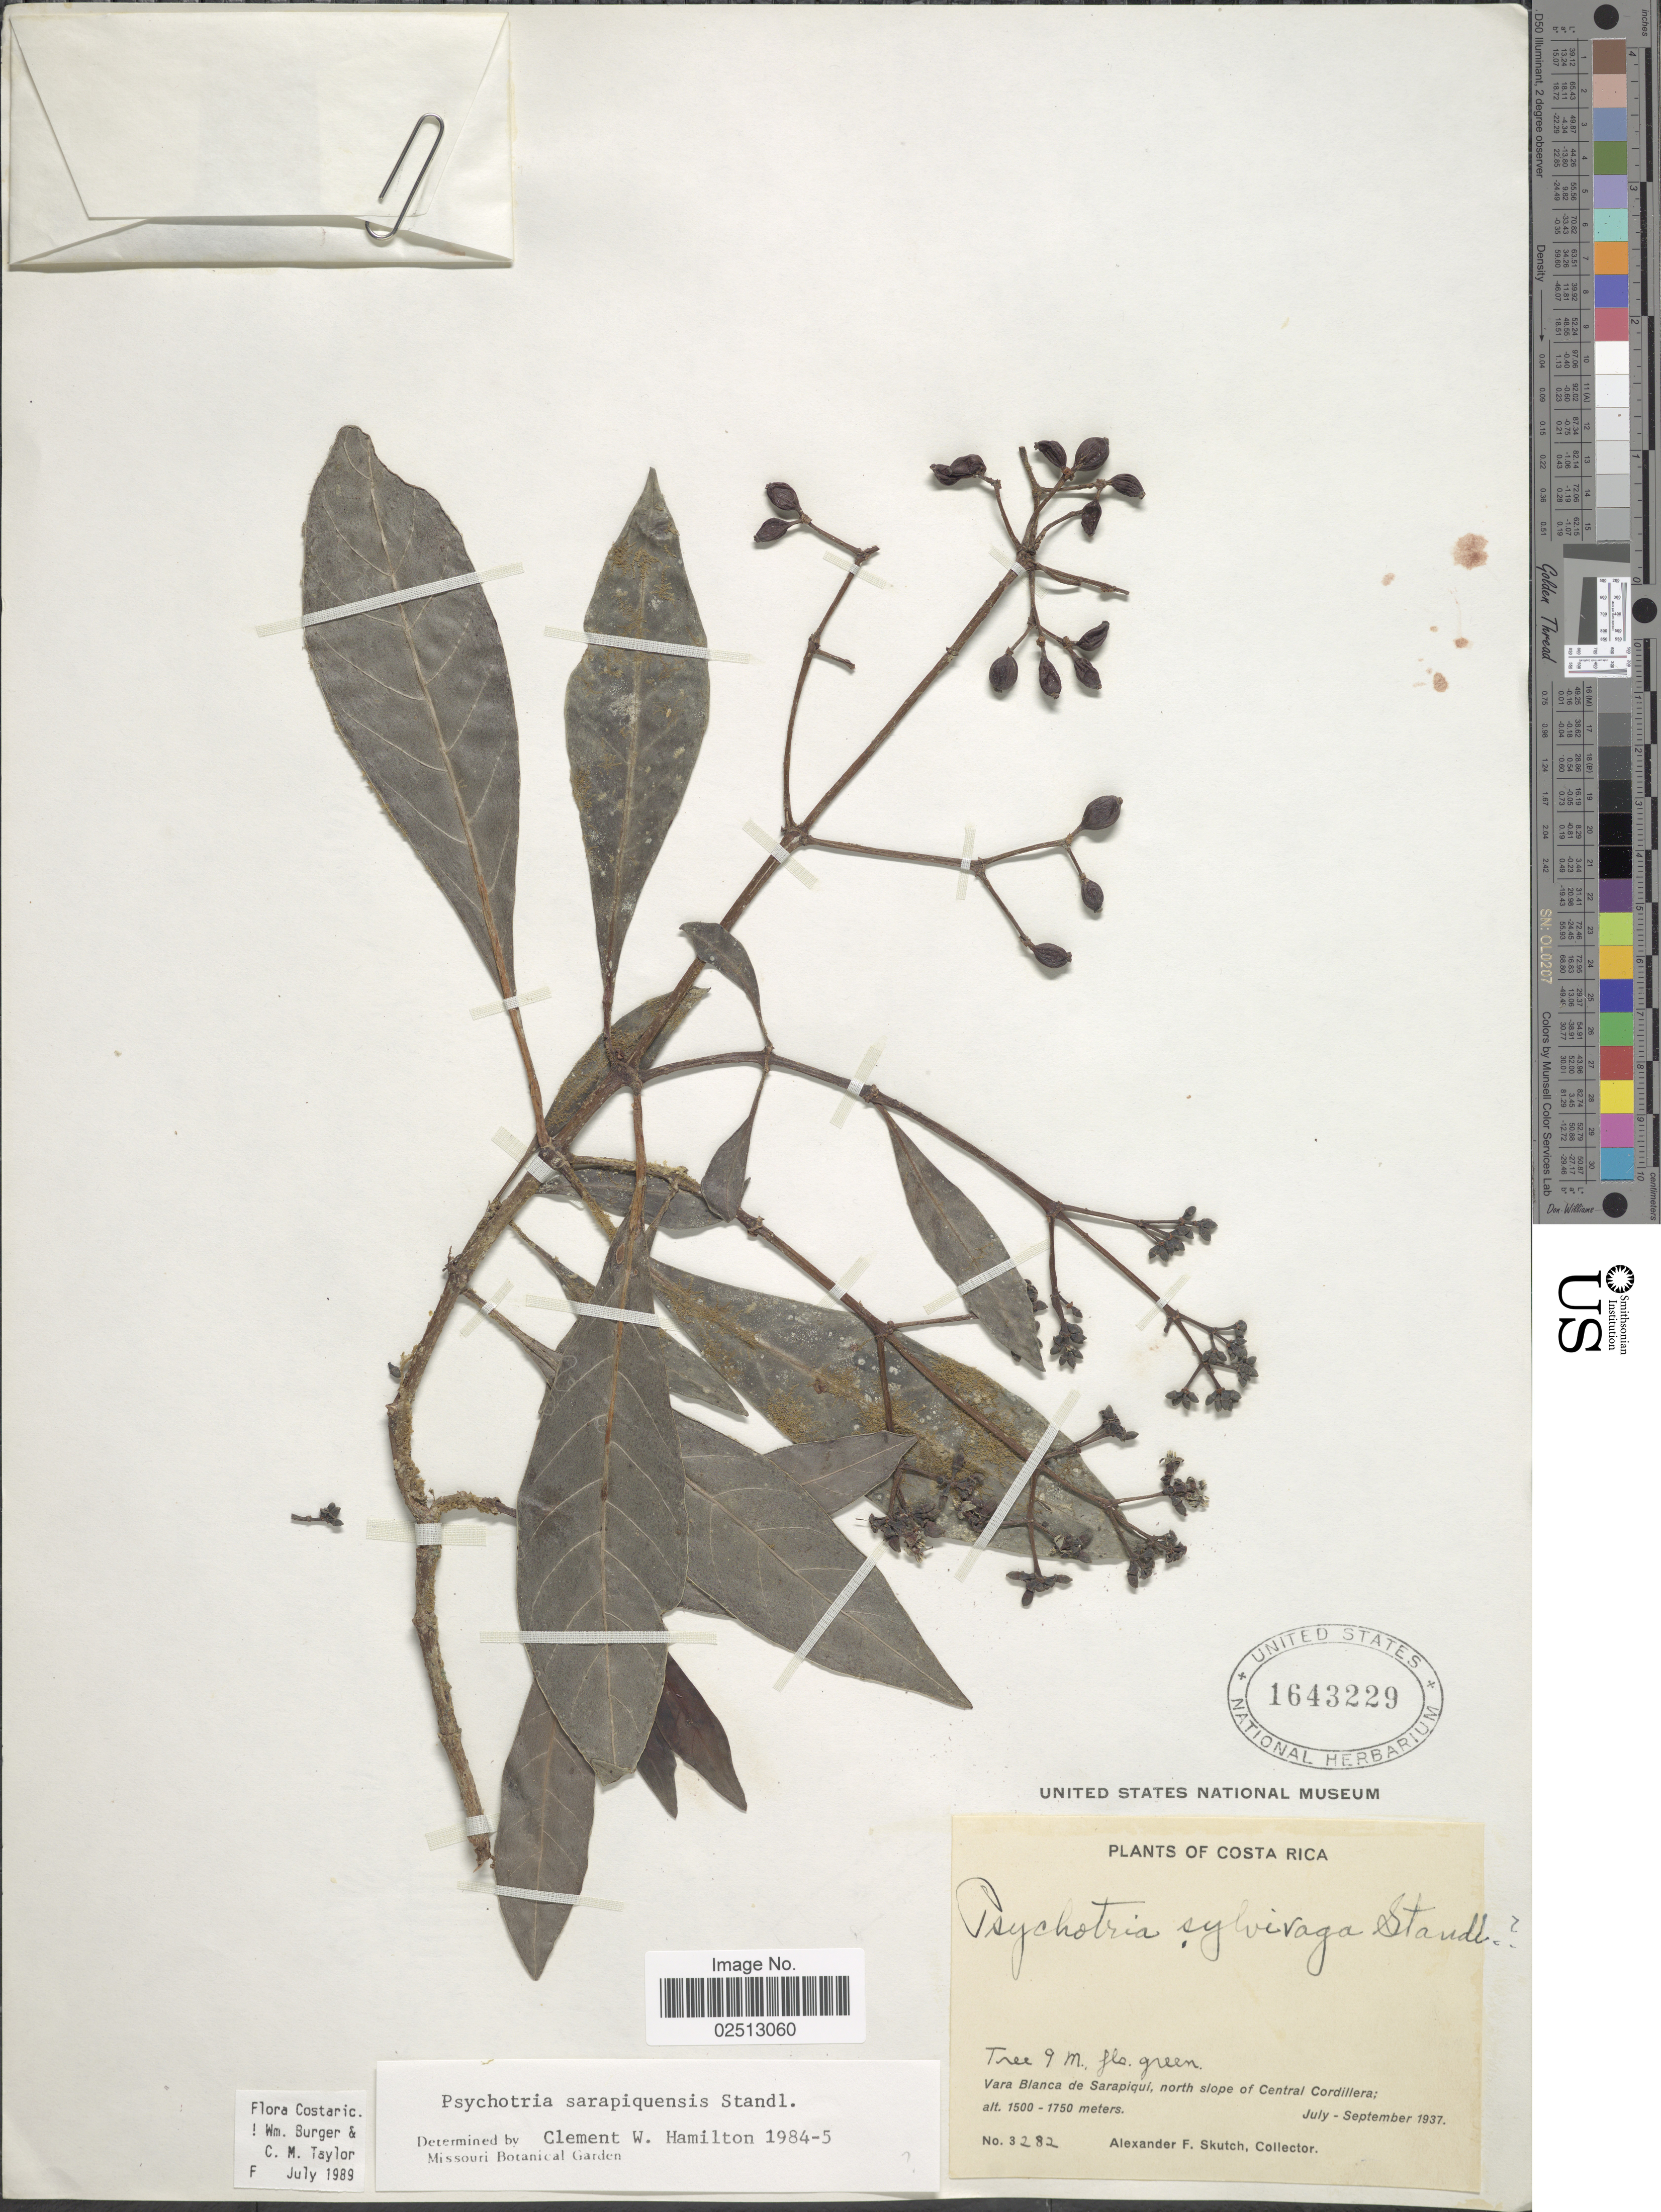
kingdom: Plantae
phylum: Tracheophyta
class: Magnoliopsida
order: Gentianales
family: Rubiaceae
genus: Psychotria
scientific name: Psychotria sarapiquensis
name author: Standl.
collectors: A. F. Skutch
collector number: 3282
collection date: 1937-07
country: Costa Rica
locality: Vara Blanca de Sarapiqui, north slope of Central Cordillera.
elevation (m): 1500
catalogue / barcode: US 1643229